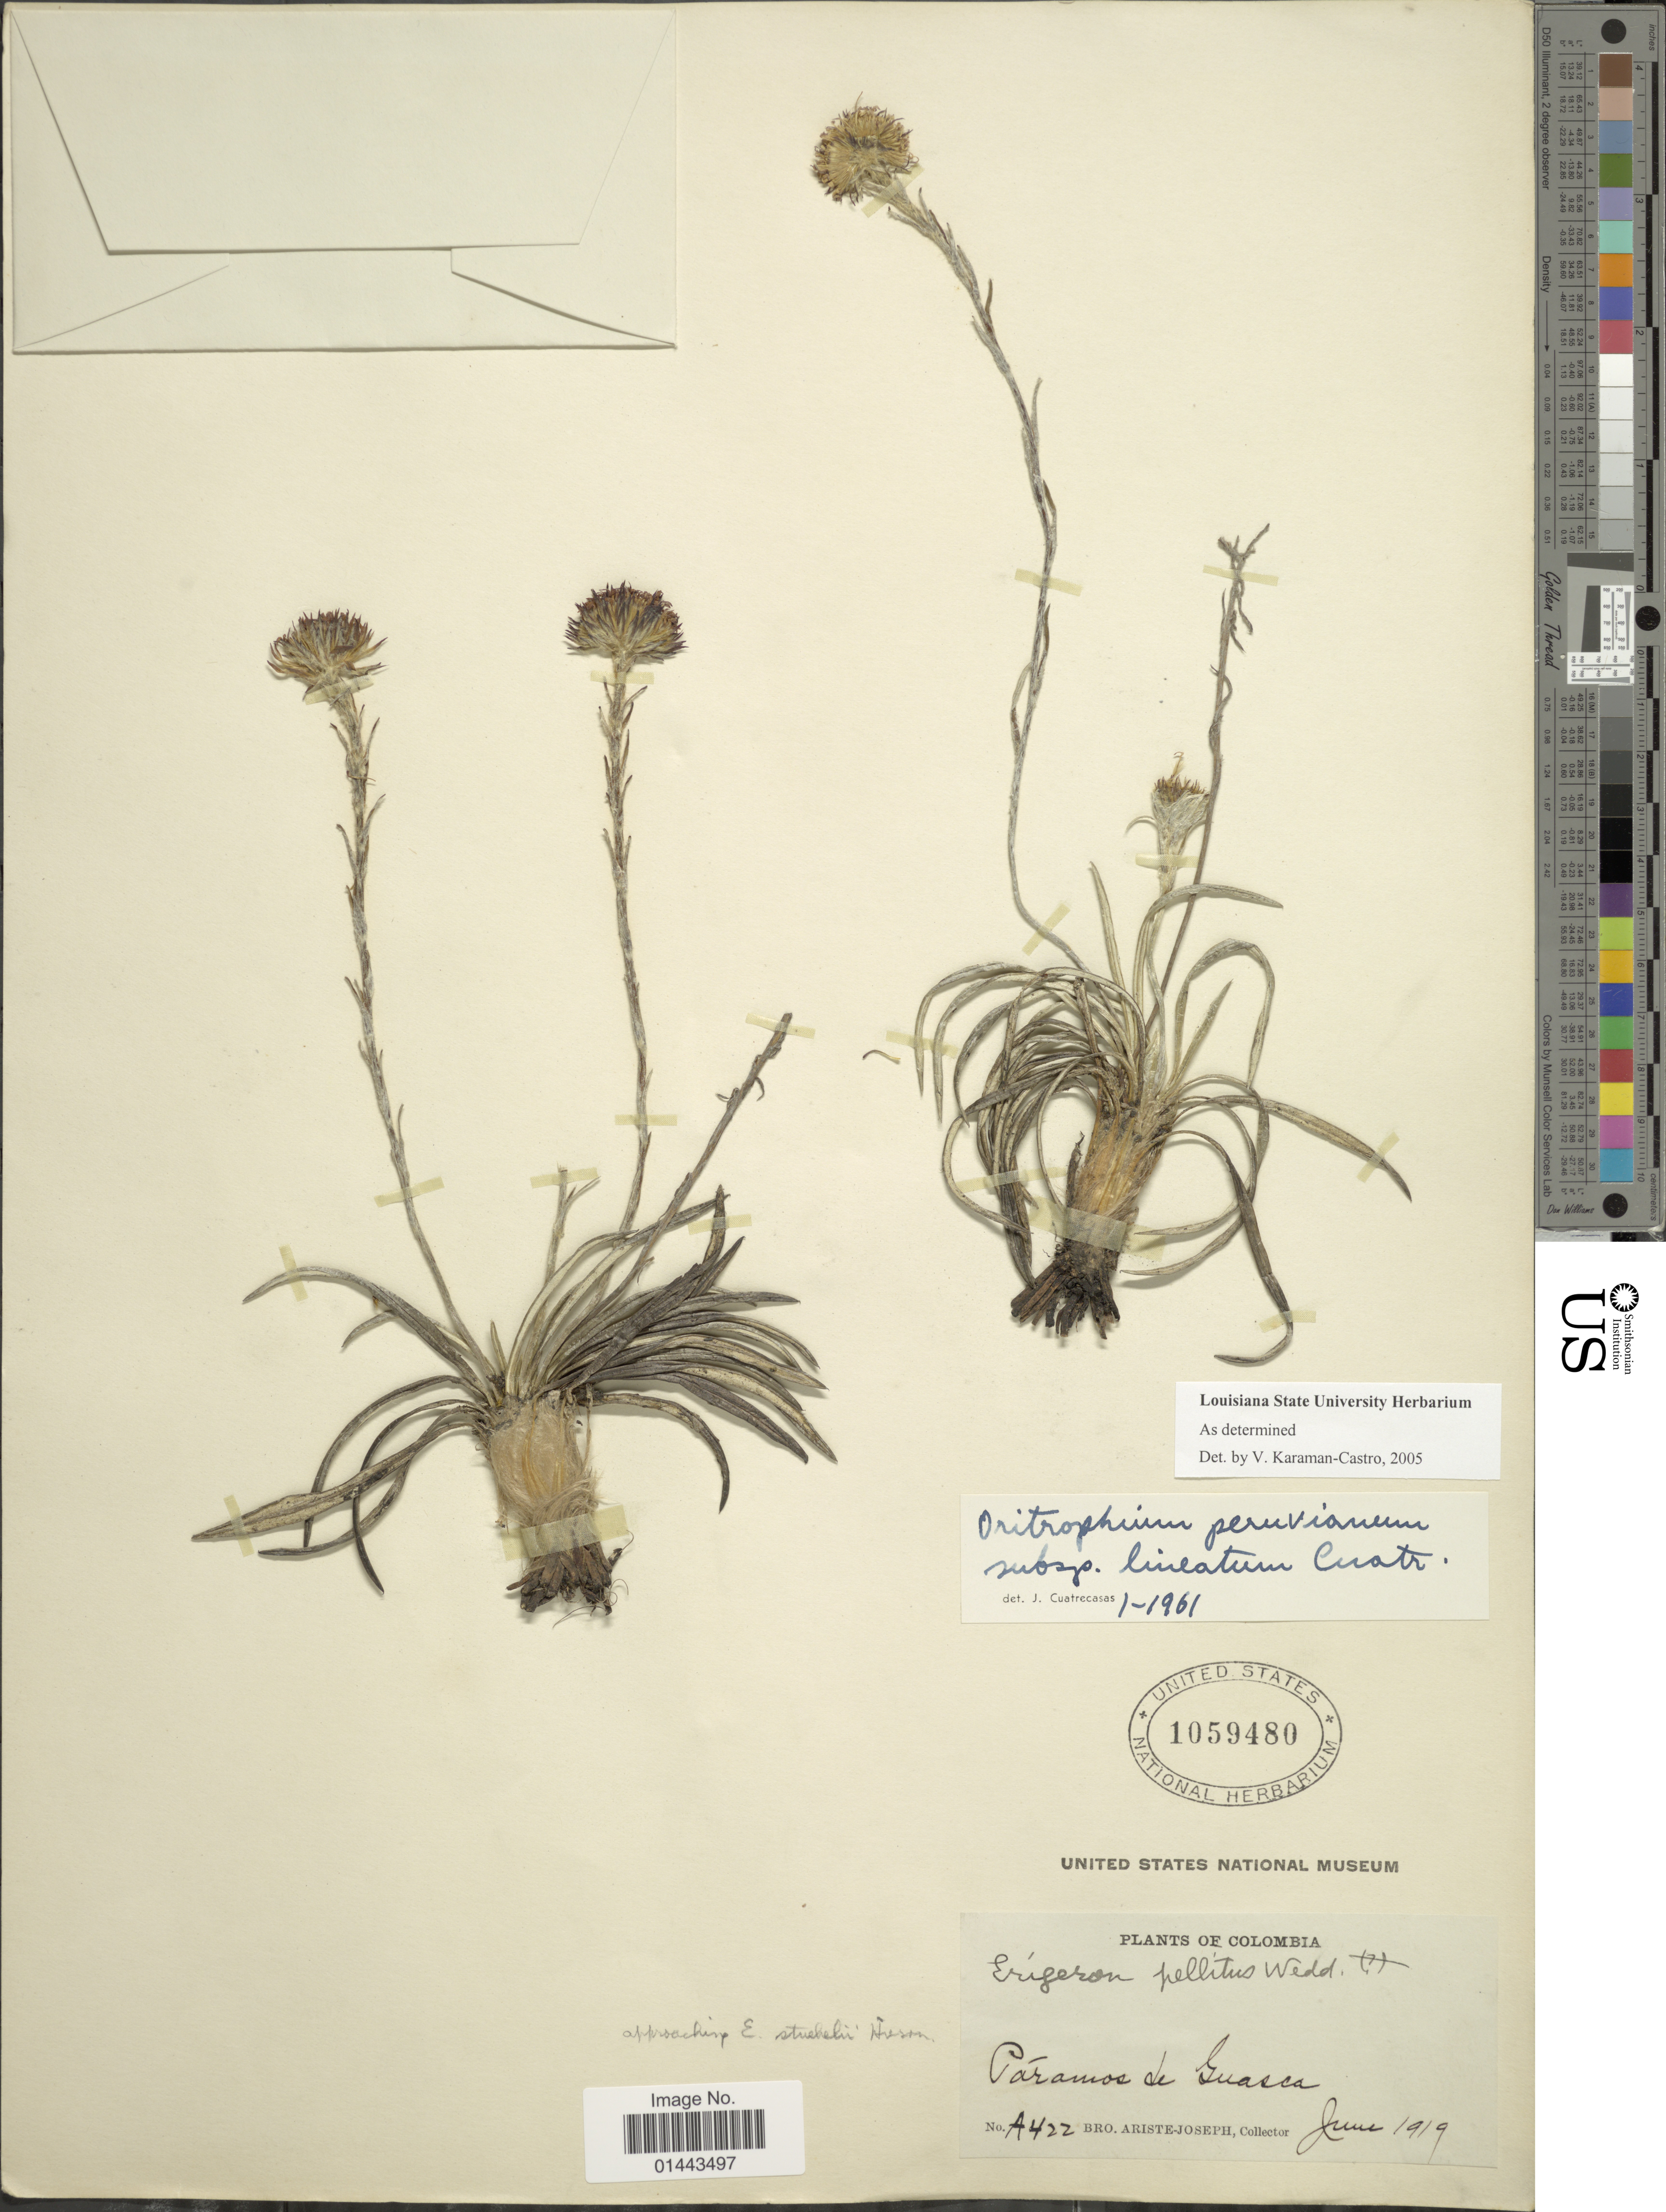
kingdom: Plantae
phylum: Tracheophyta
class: Magnoliopsida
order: Asterales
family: Asteraceae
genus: Oritrophium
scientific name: Oritrophium peruvianum f. intermedium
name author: Cuatrec.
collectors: Bro. Ariste-Joseph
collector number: A422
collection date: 1919-06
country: Colombia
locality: Paramo de Guasca.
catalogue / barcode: US 1059480